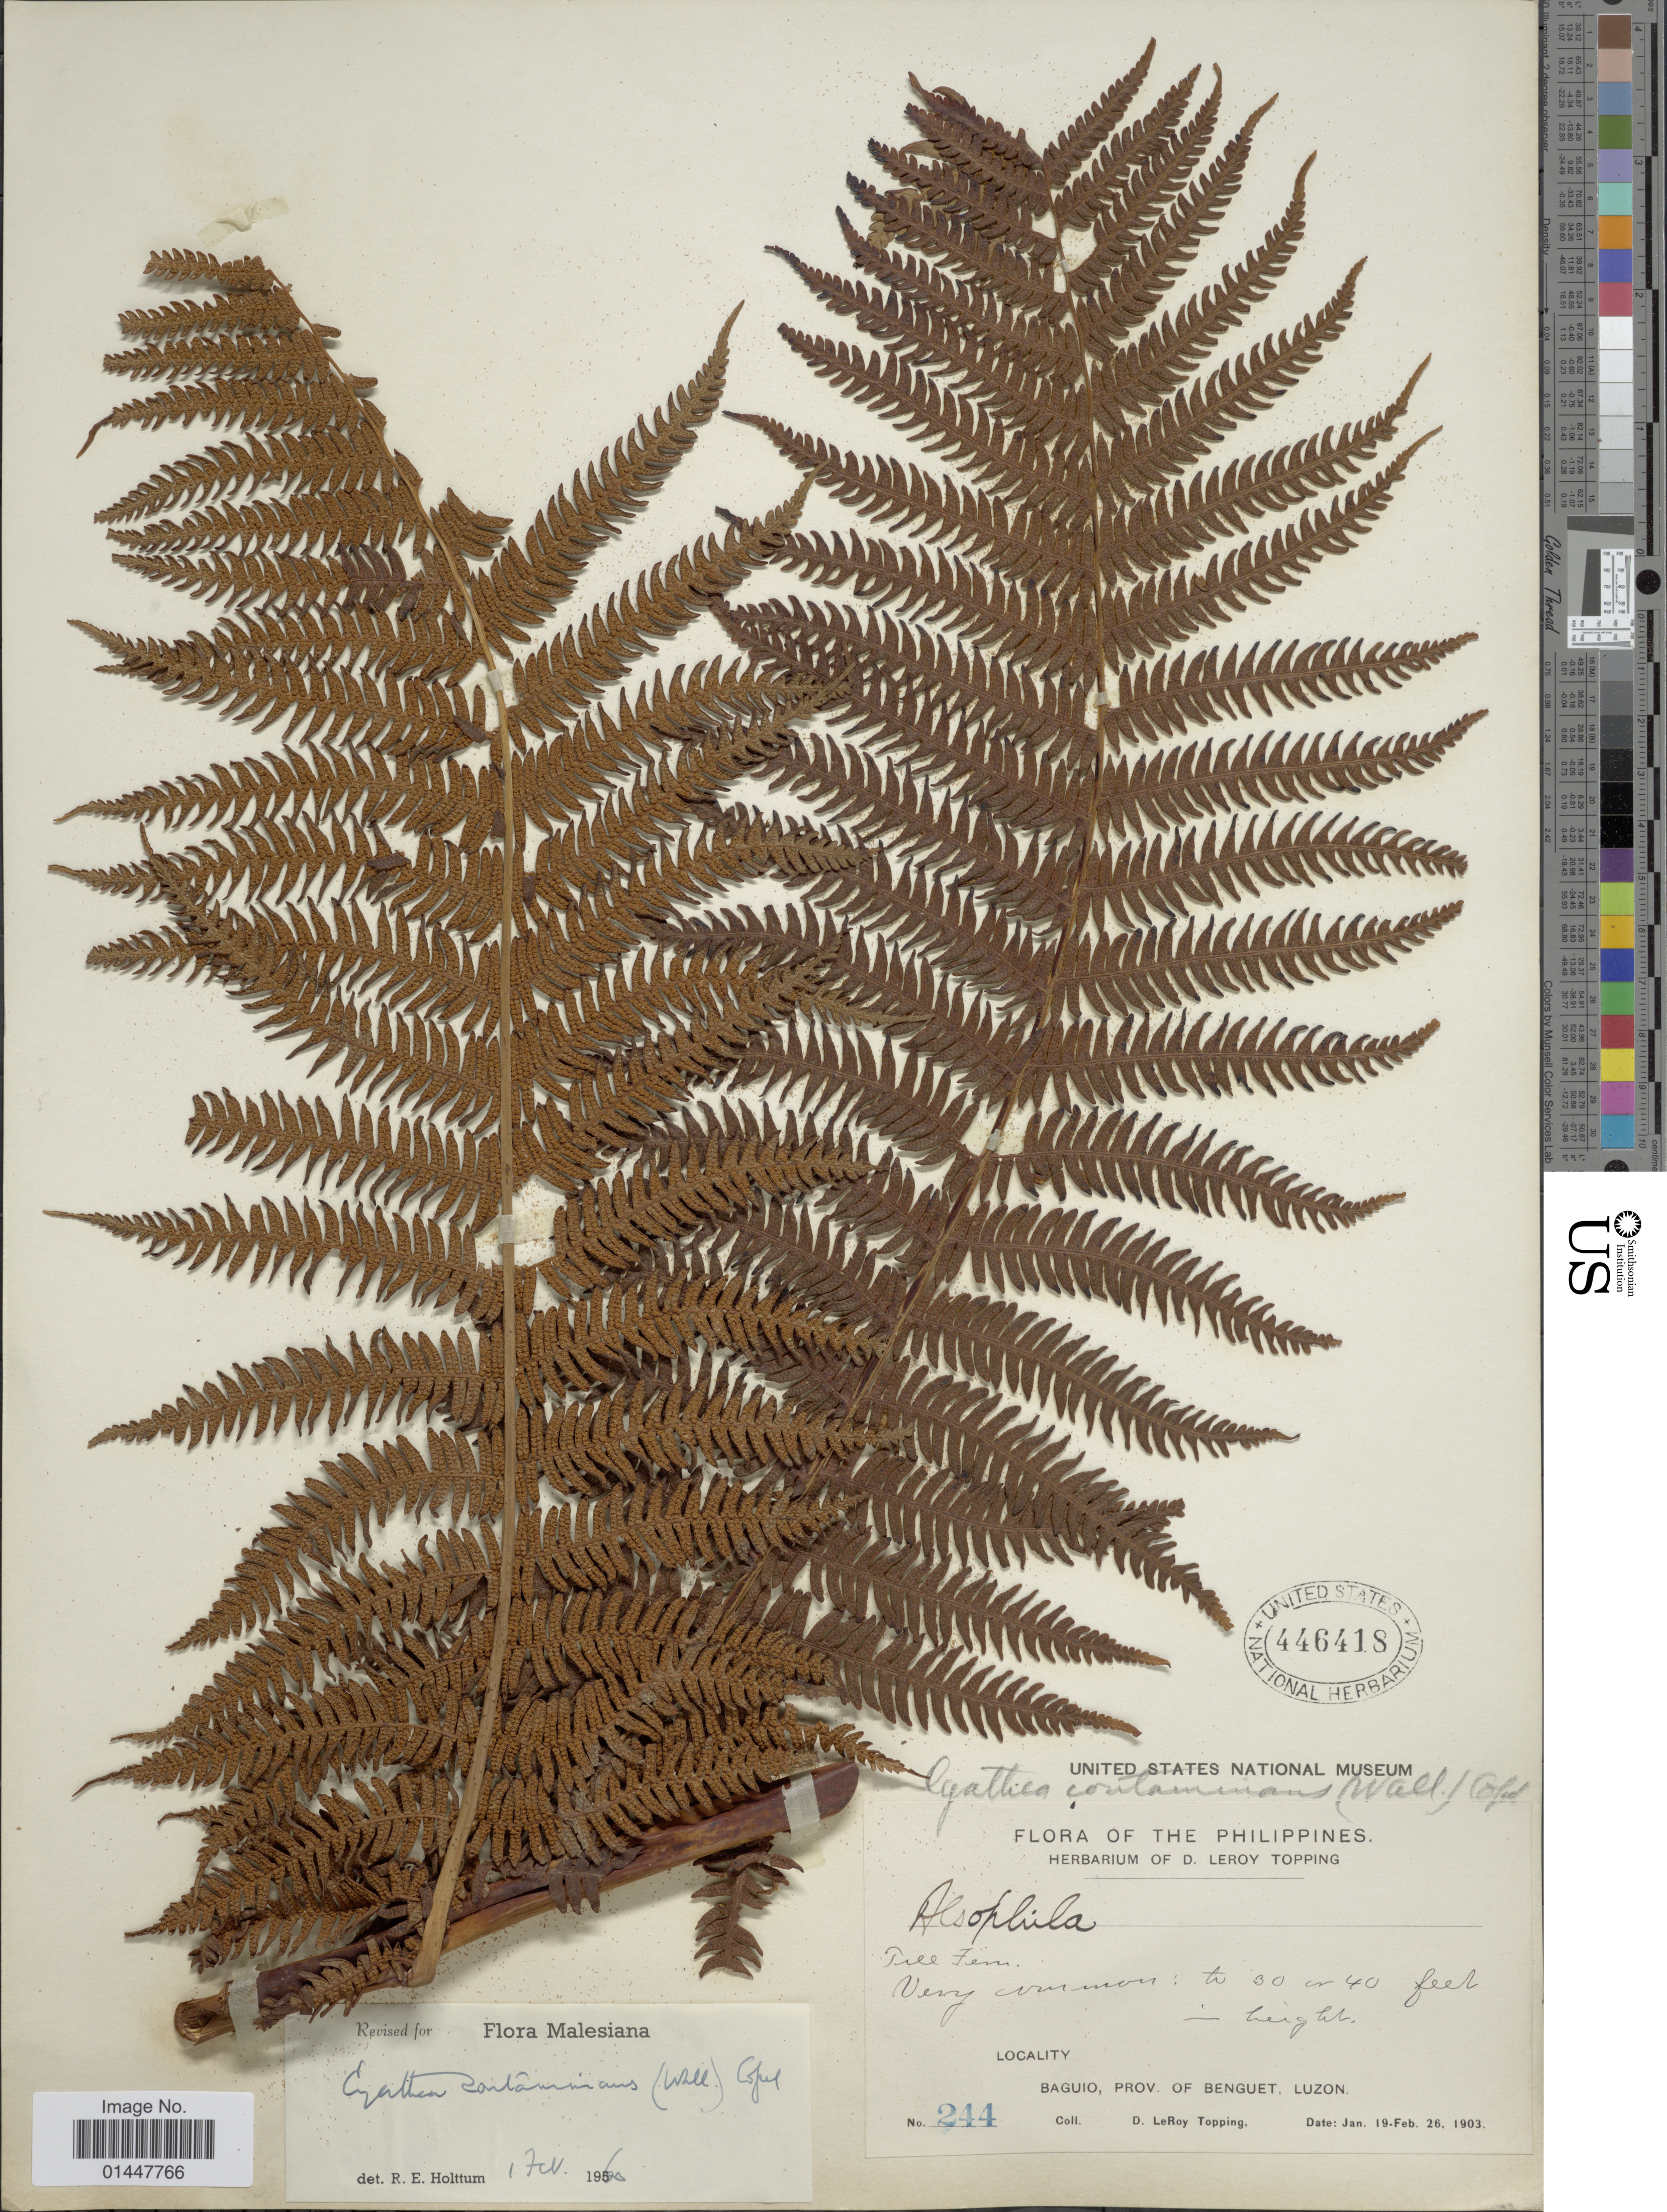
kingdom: Plantae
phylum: Tracheophyta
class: Polypodiopsida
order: Cyatheales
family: Cyatheaceae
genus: Sphaeropteris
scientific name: Sphaeropteris glauca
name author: (Blume) R.M. Tryon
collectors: D. L. Topping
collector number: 244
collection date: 1903-01-19/1903-02-26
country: Philippines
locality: Baguio, Prov. of Benguet, Luzon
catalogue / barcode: US 446418